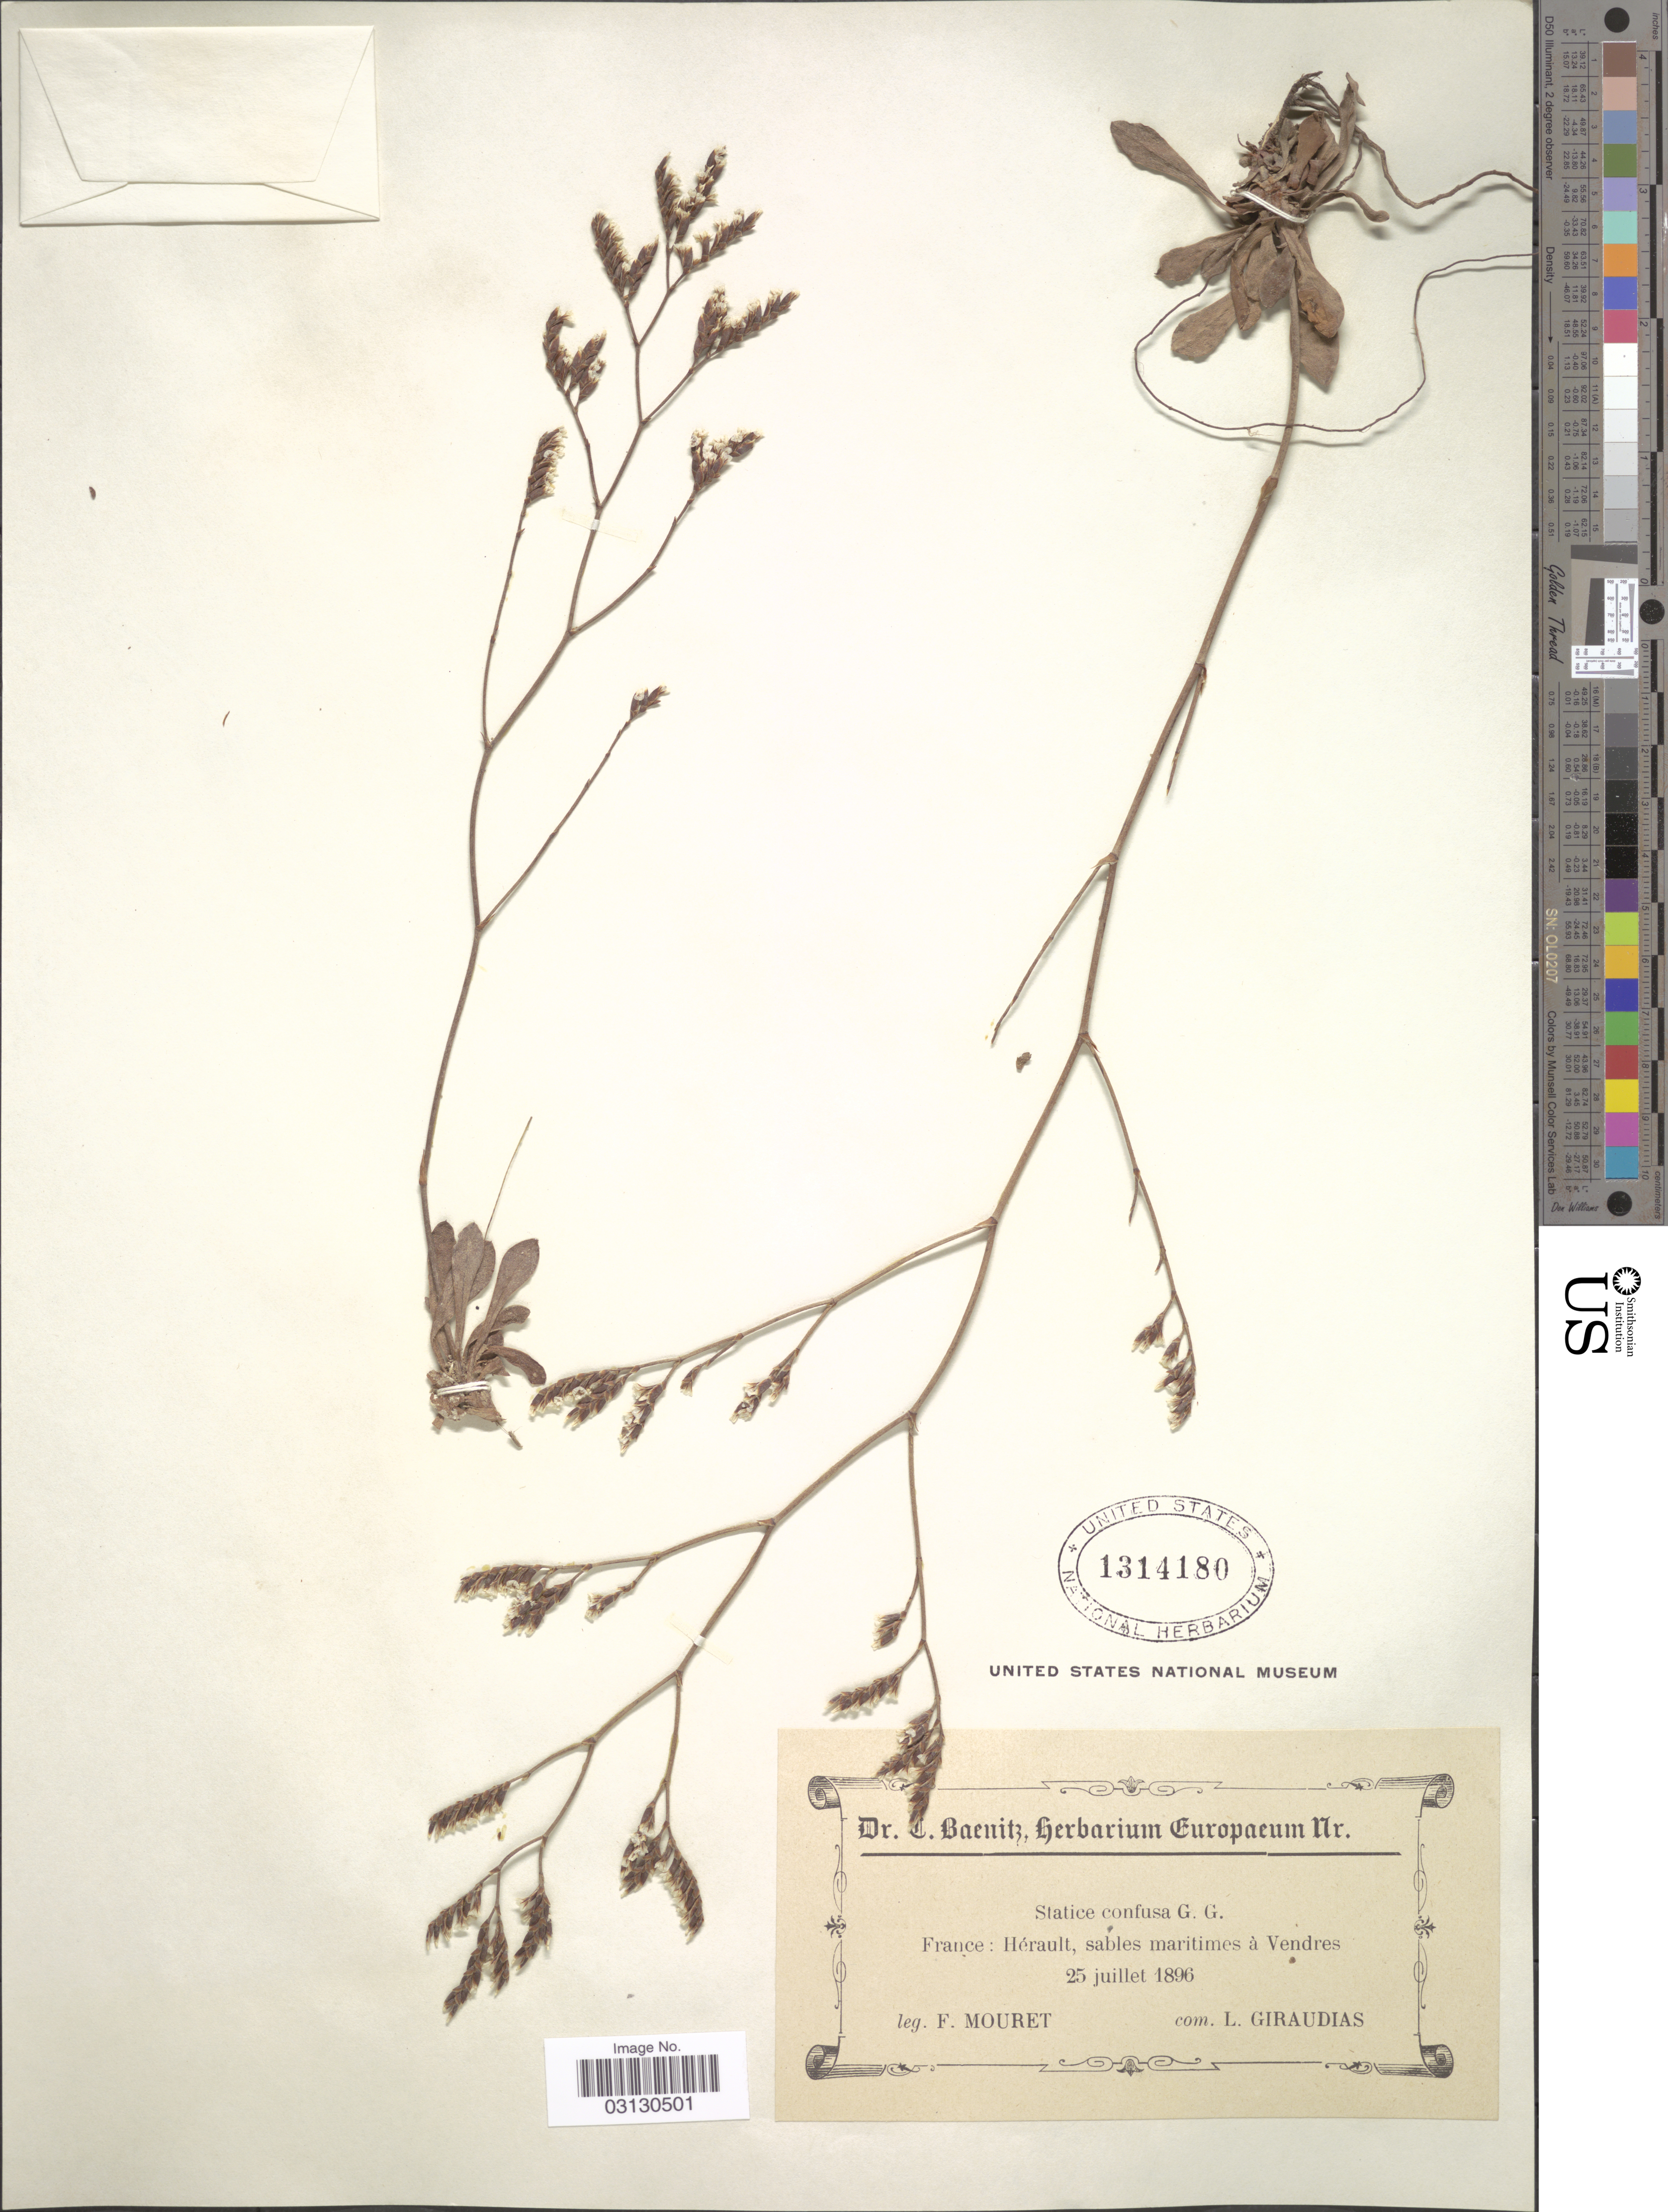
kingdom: Plantae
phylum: Tracheophyta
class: Magnoliopsida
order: Caryophyllales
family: Plumbaginaceae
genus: Limonium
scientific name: Limonium ramosissimum subsp. confusum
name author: (Gren. & Godr.) Pignatti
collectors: F. Mouret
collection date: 1896-07-25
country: France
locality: Hérault, sables maritimes à Vendres.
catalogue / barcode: US 1314180